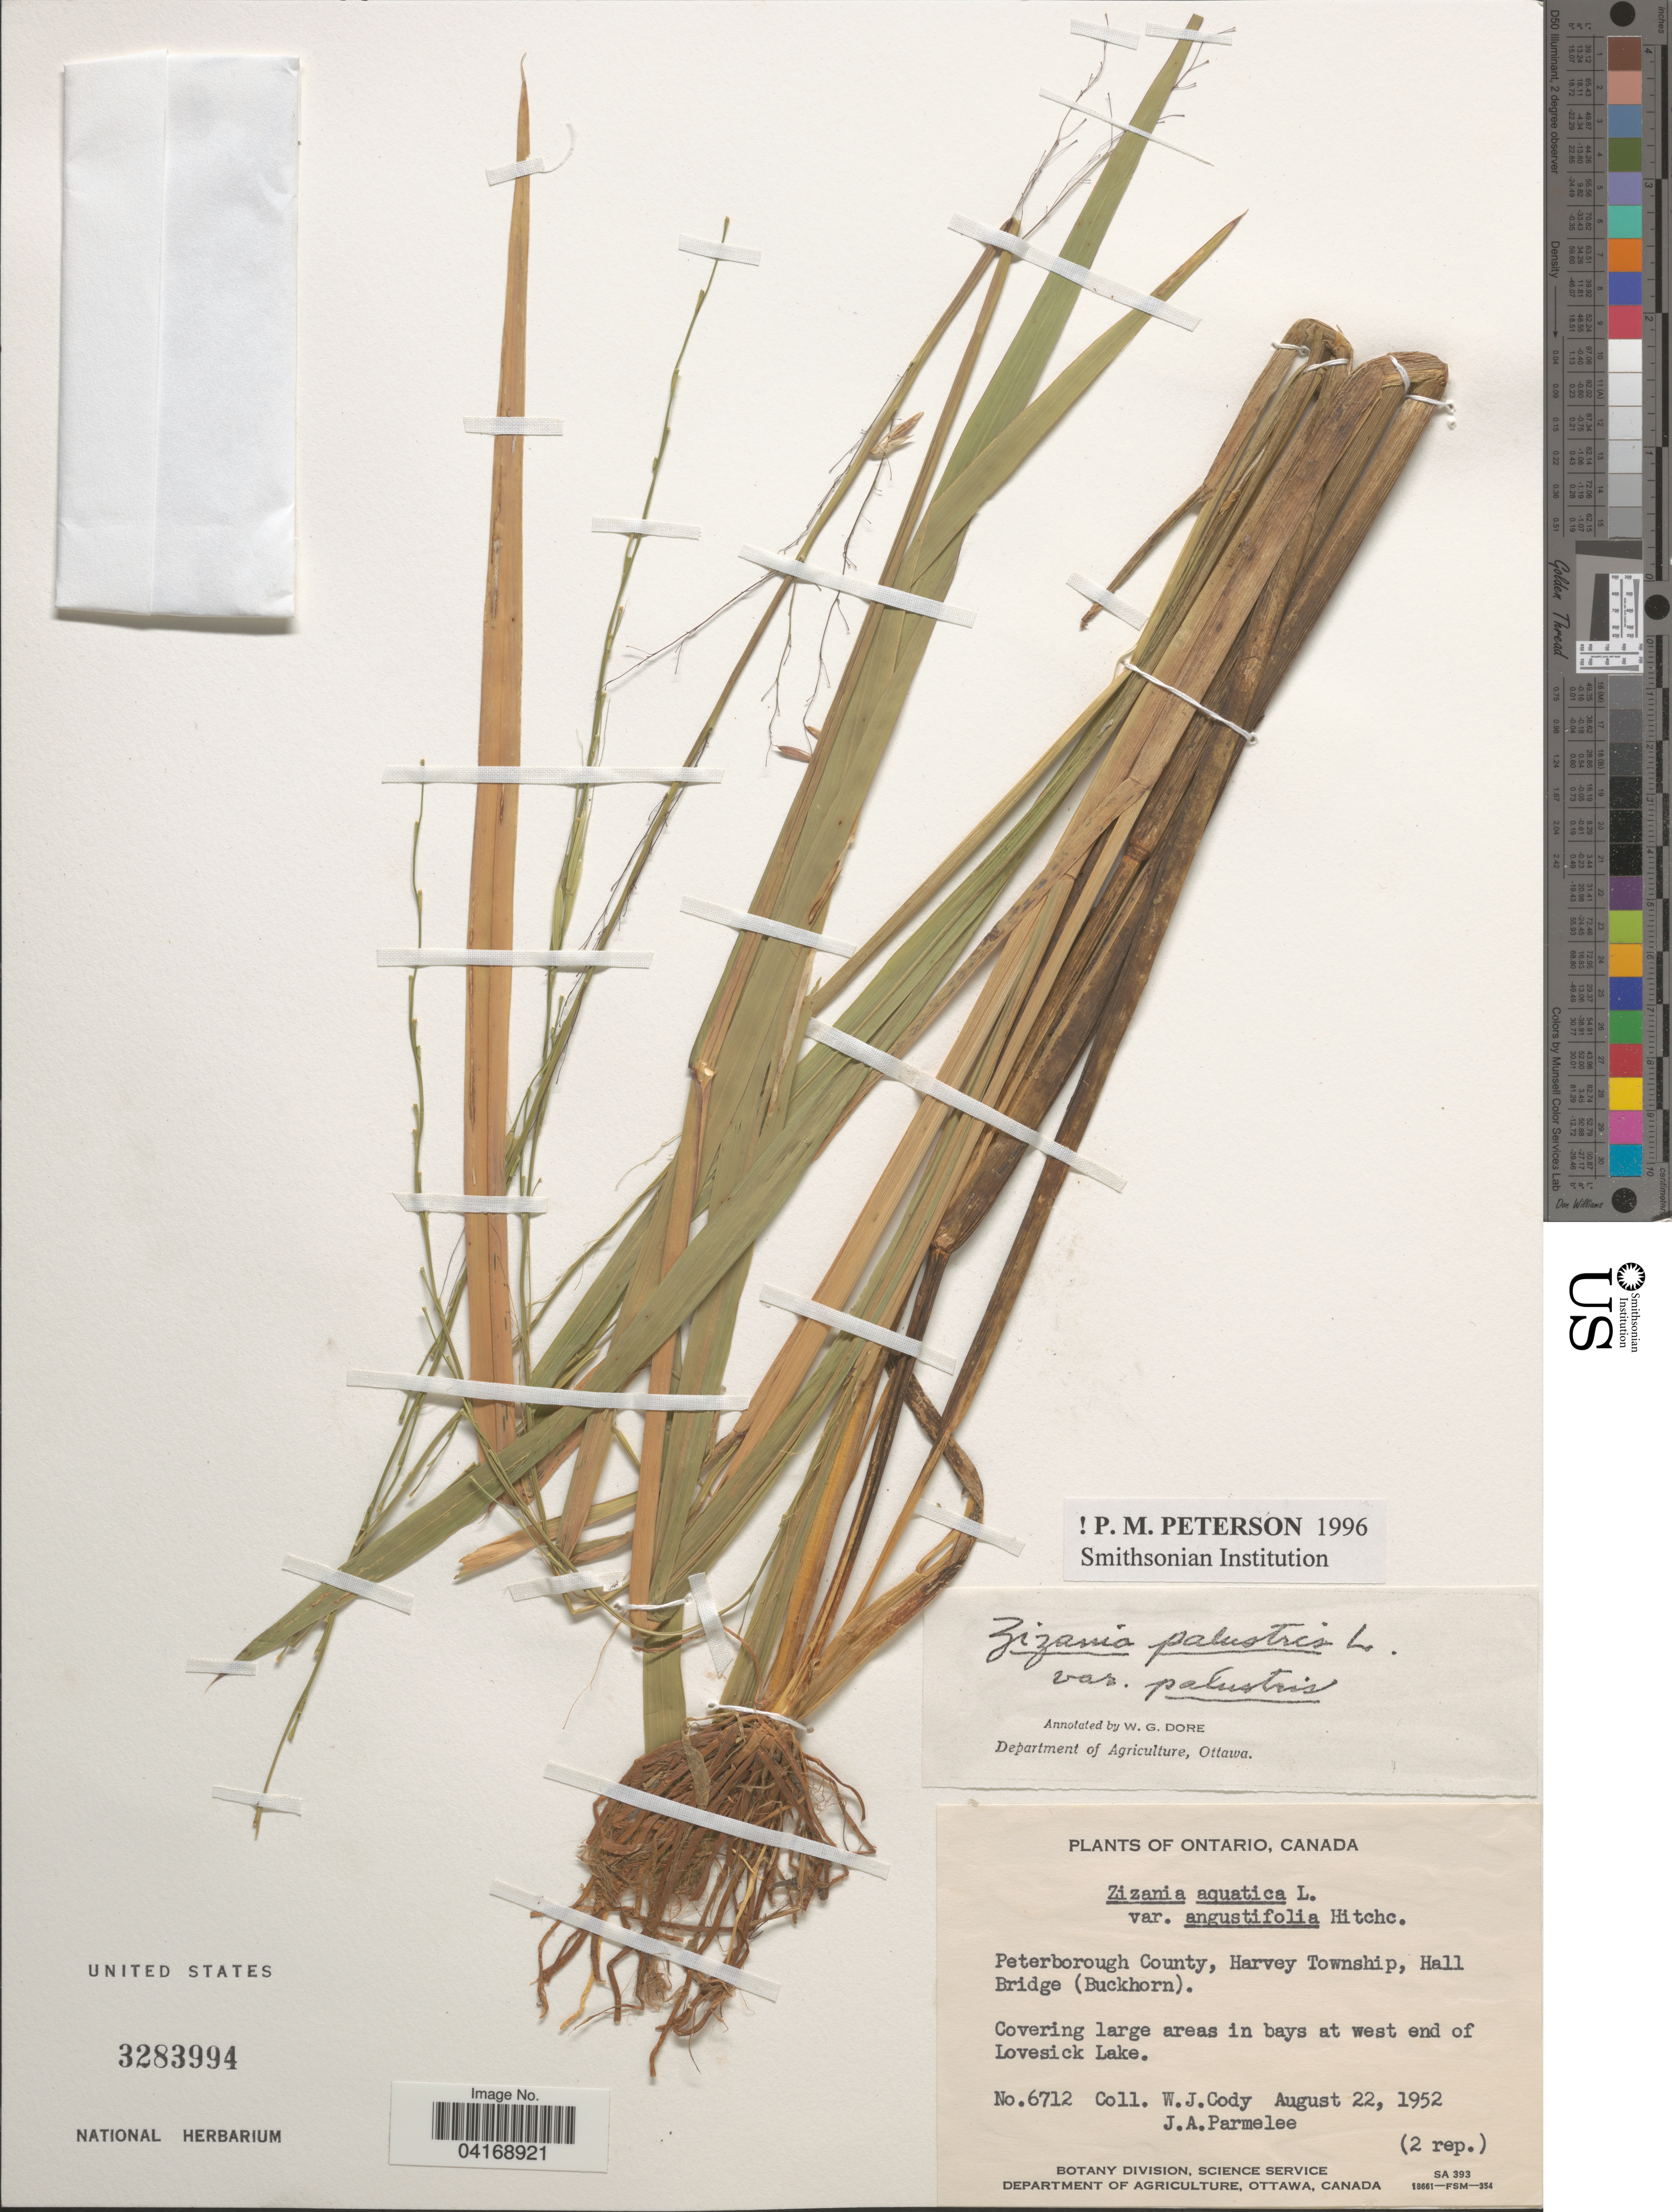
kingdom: Plantae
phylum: Tracheophyta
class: Liliopsida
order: Poales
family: Poaceae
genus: Zizania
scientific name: Zizania palustris var. palustris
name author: L.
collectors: W. Cody & J. A. Parmelee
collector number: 6712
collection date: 1952-08-22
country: Canada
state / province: Ontario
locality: Peterborough County, Harvey Township, Hall Bridge (Buckhorn). Covering large areas in bays at west end of Lovesick Lake.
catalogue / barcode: US 3283994